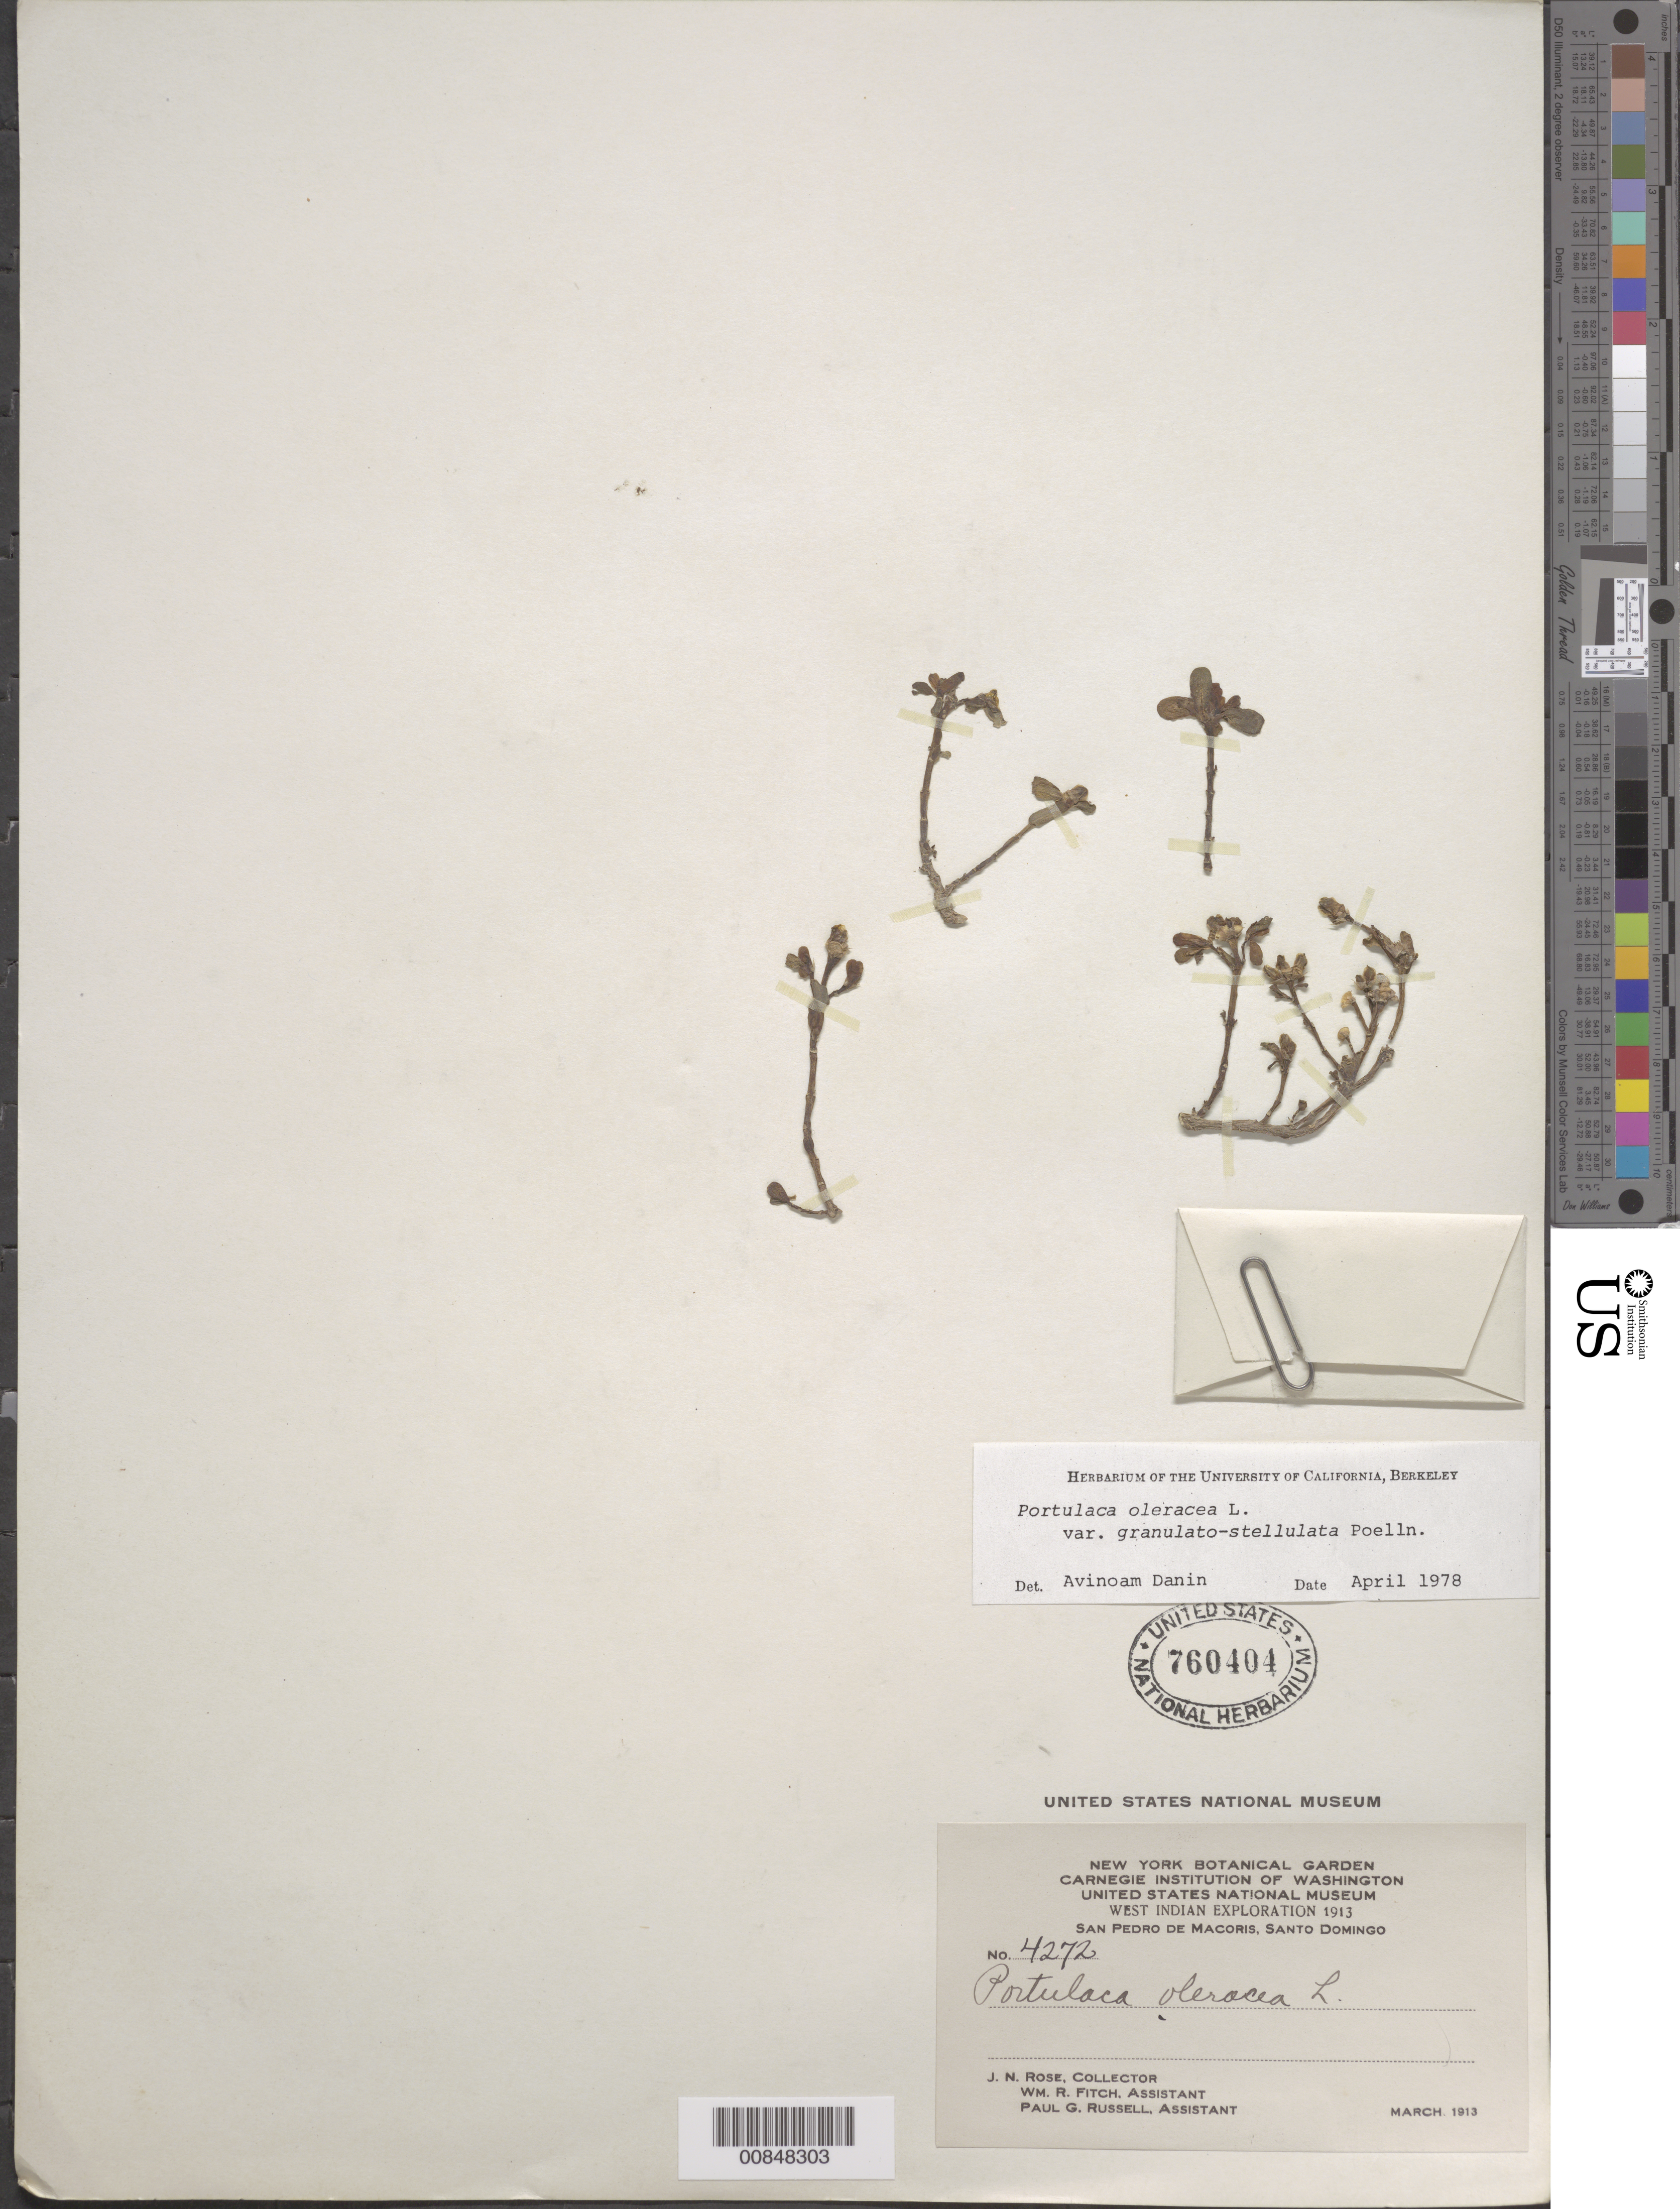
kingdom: Plantae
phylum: Tracheophyta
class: Magnoliopsida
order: Caryophyllales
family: Portulacaceae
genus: Portulaca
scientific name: Portulaca oleracea var. granulatostellulata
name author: Poelln.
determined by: Danin, A., (UC), University of California Berkeley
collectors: J. N. Rose, W. R. Fitch & P. G. Russell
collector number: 4272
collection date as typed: Mar 1913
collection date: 1913-03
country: Dominican Republic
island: Hispaniola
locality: San Pedro de Macoris, Santo Domingo.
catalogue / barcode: US 760404